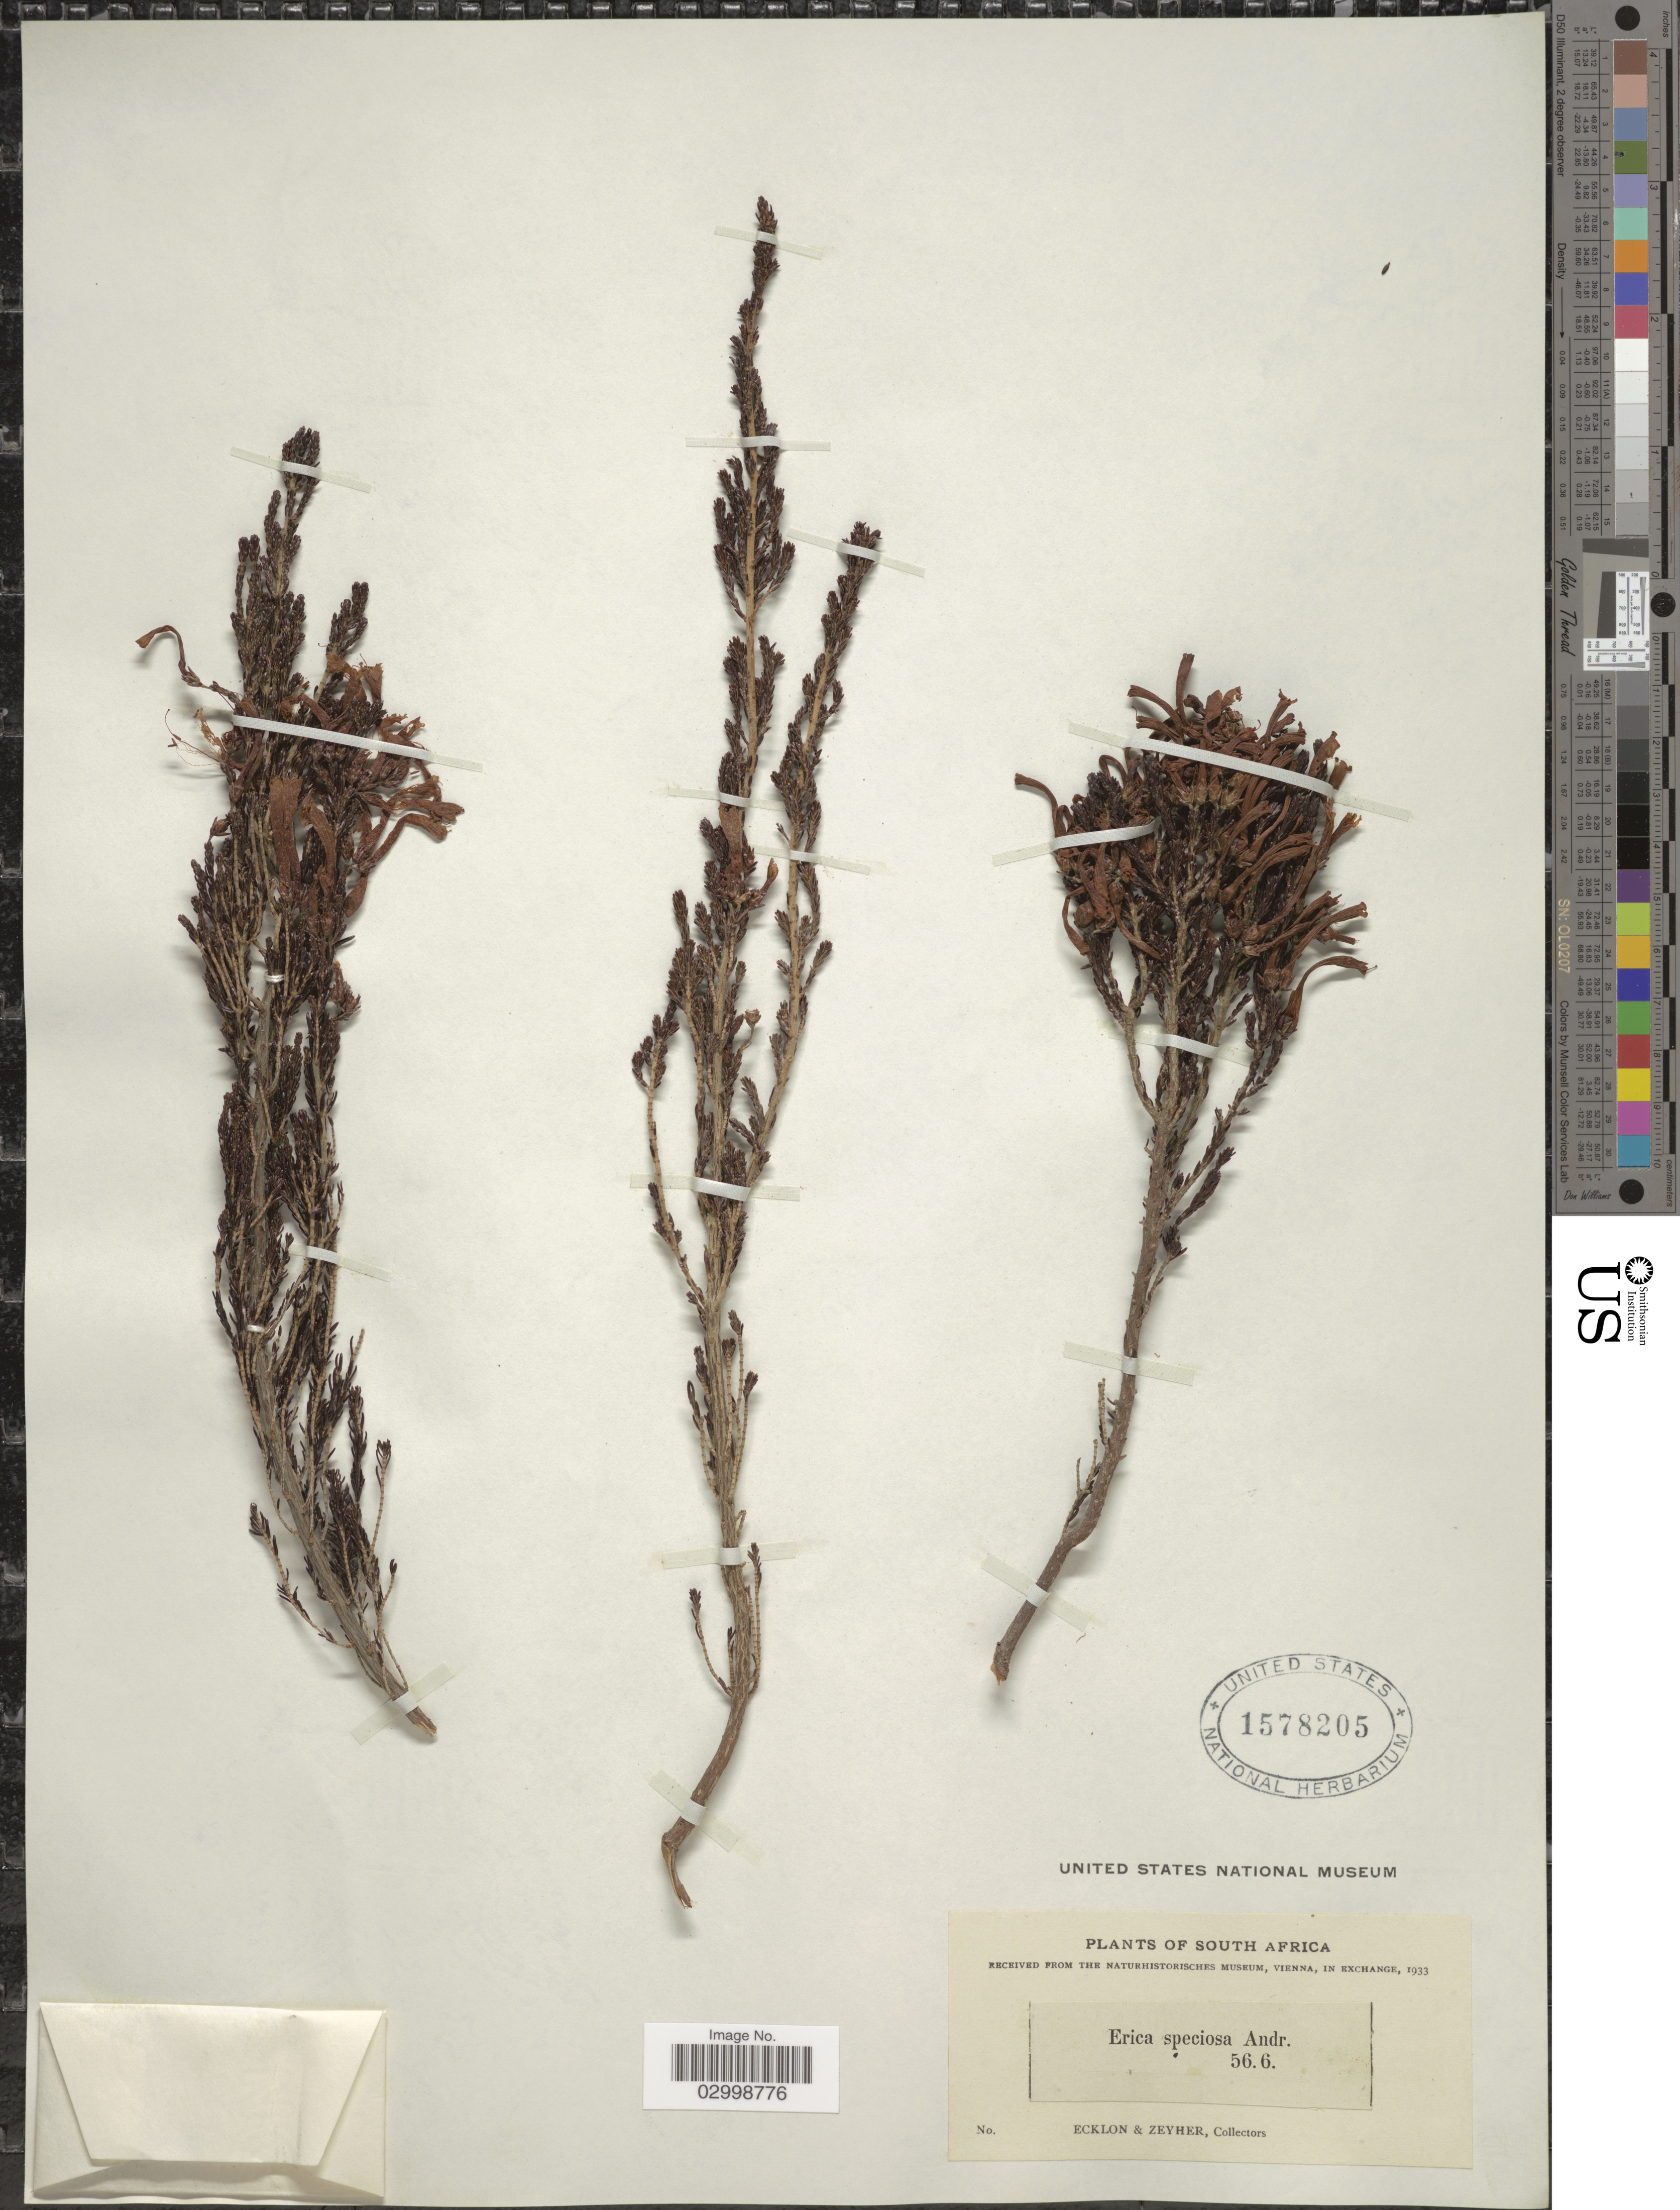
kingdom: Plantae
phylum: Tracheophyta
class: Magnoliopsida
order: Ericales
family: Ericaceae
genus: Erica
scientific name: Erica speciosa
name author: Andrews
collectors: -. Ecklon & -. Zeyher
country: South Africa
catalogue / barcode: US 1578205